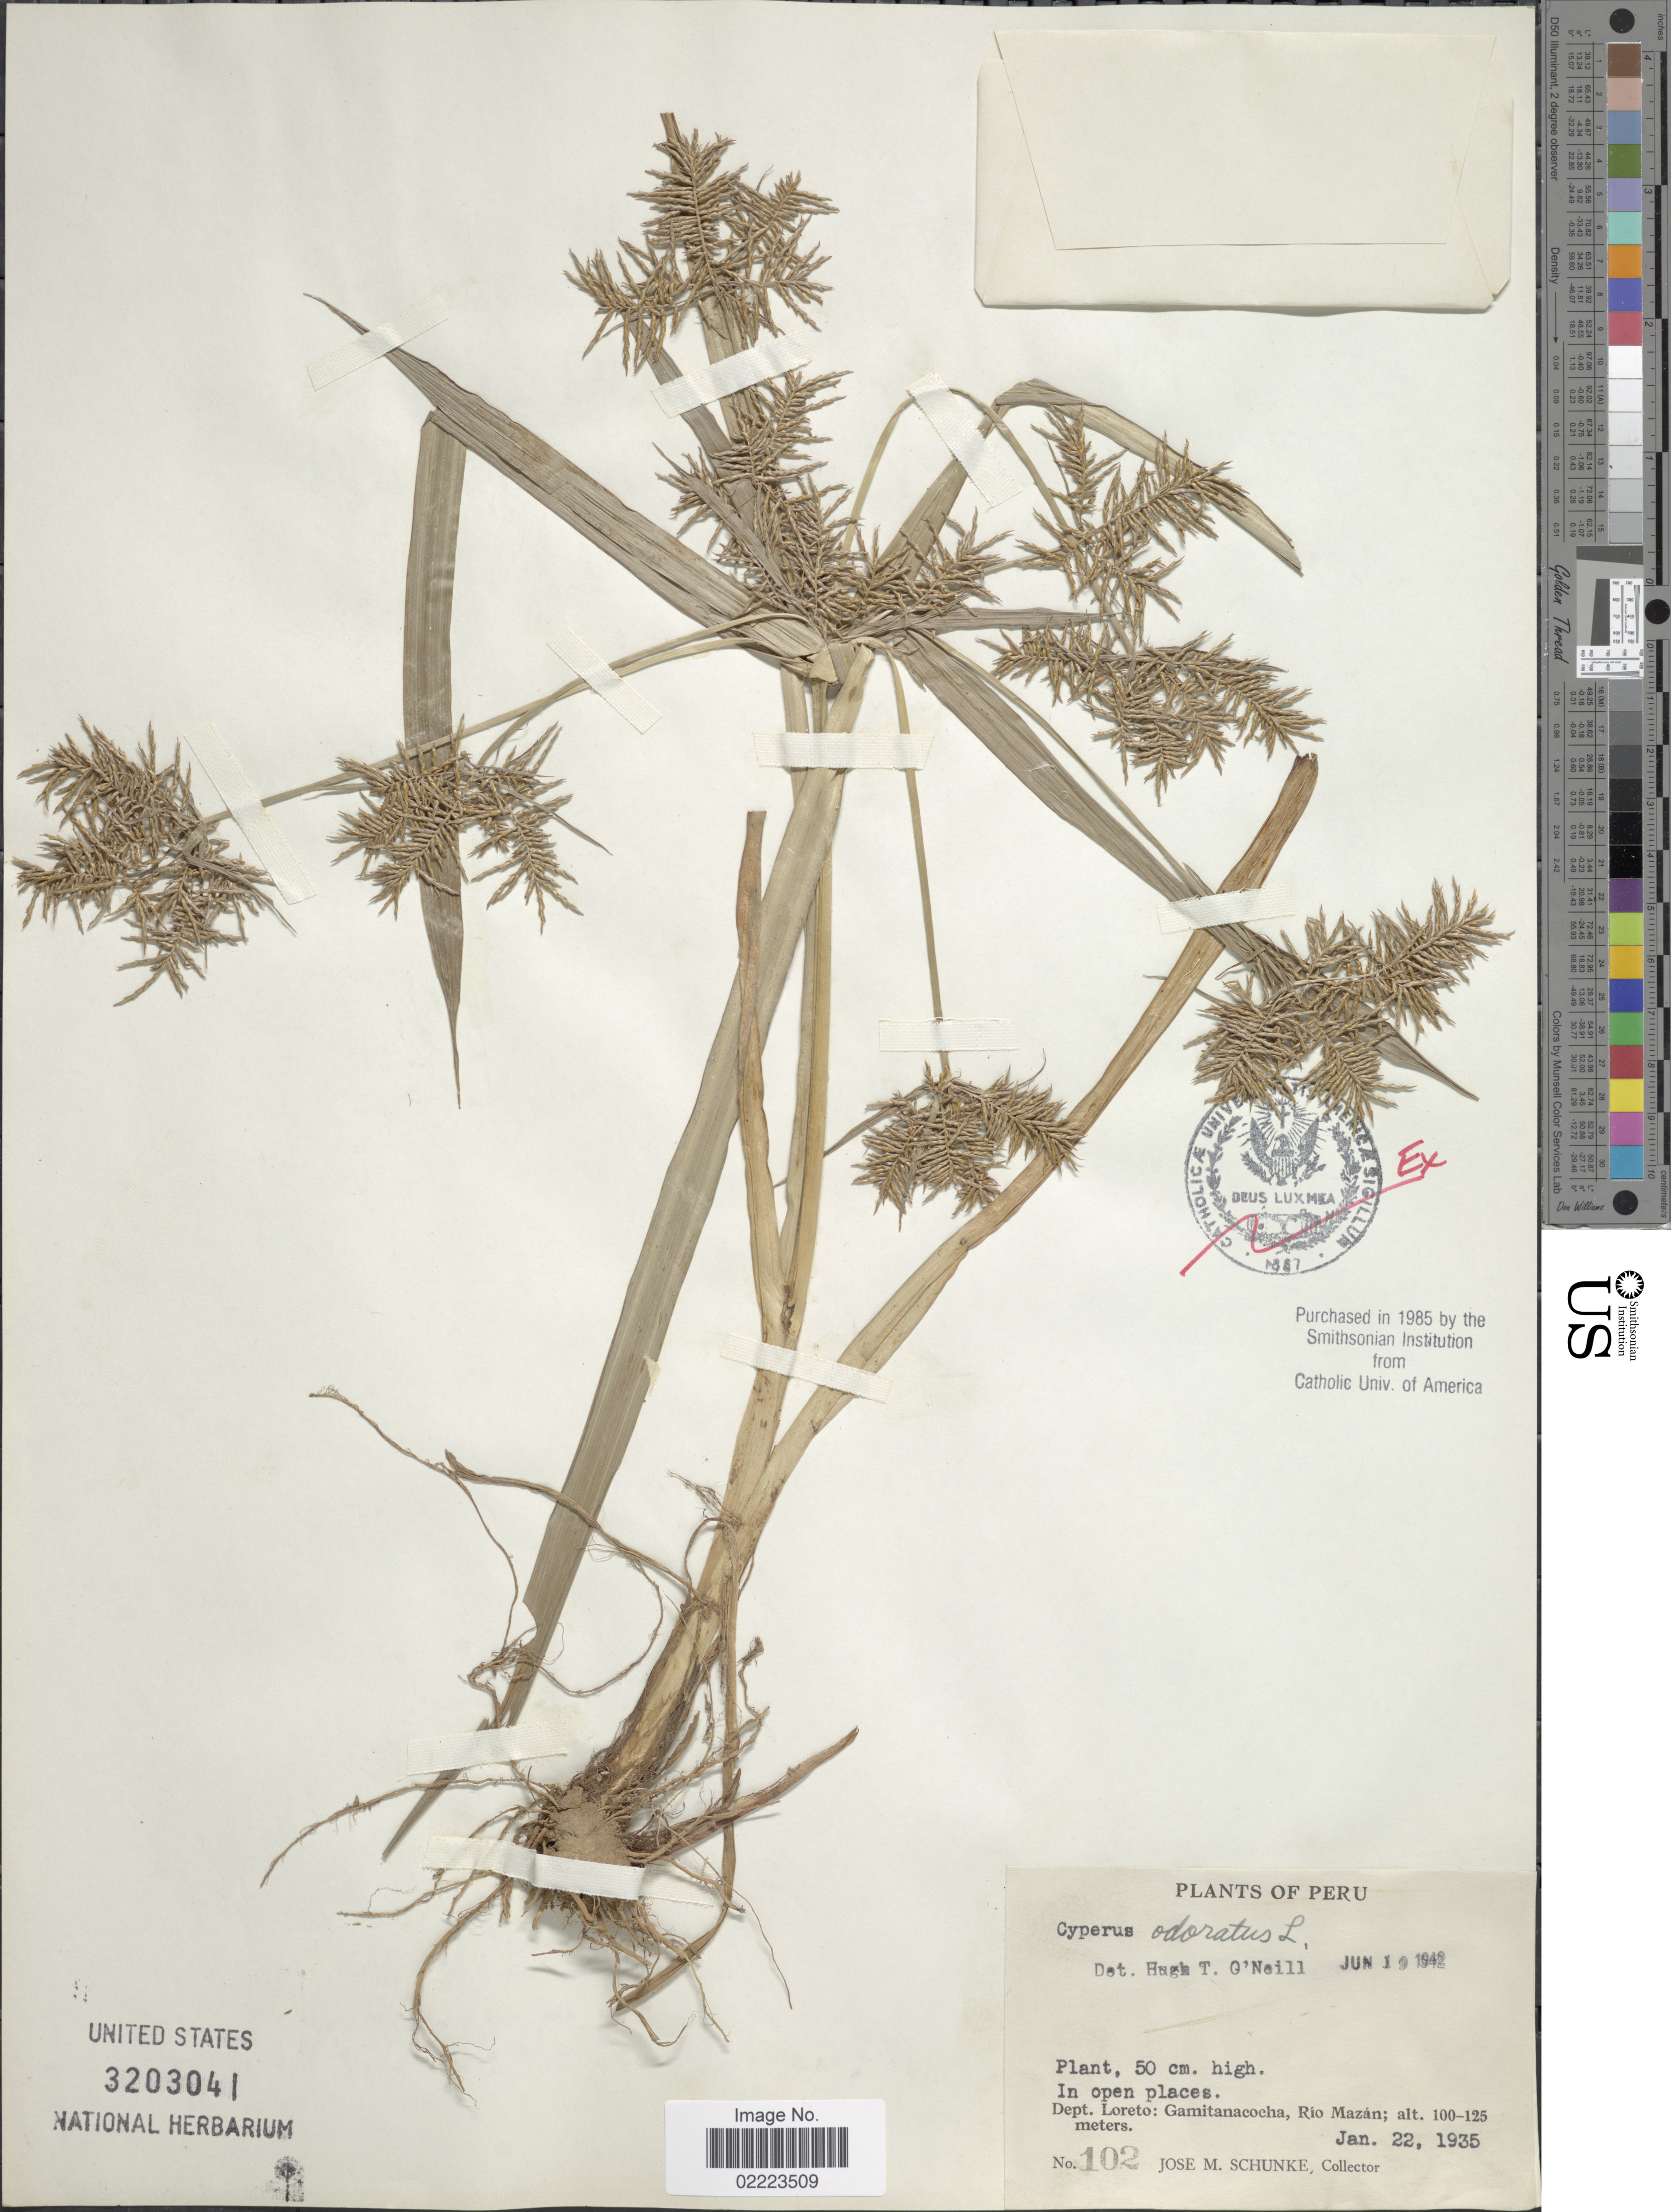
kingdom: Plantae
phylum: Tracheophyta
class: Liliopsida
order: Poales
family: Cyperaceae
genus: Cyperus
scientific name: Cyperus odoratus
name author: L.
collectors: J. M. Schunke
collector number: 102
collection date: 1935-01-22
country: Peru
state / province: Loreto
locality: Dept. Loreto: Gamitanacocha, Rio Mazan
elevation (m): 100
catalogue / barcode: US 3203041